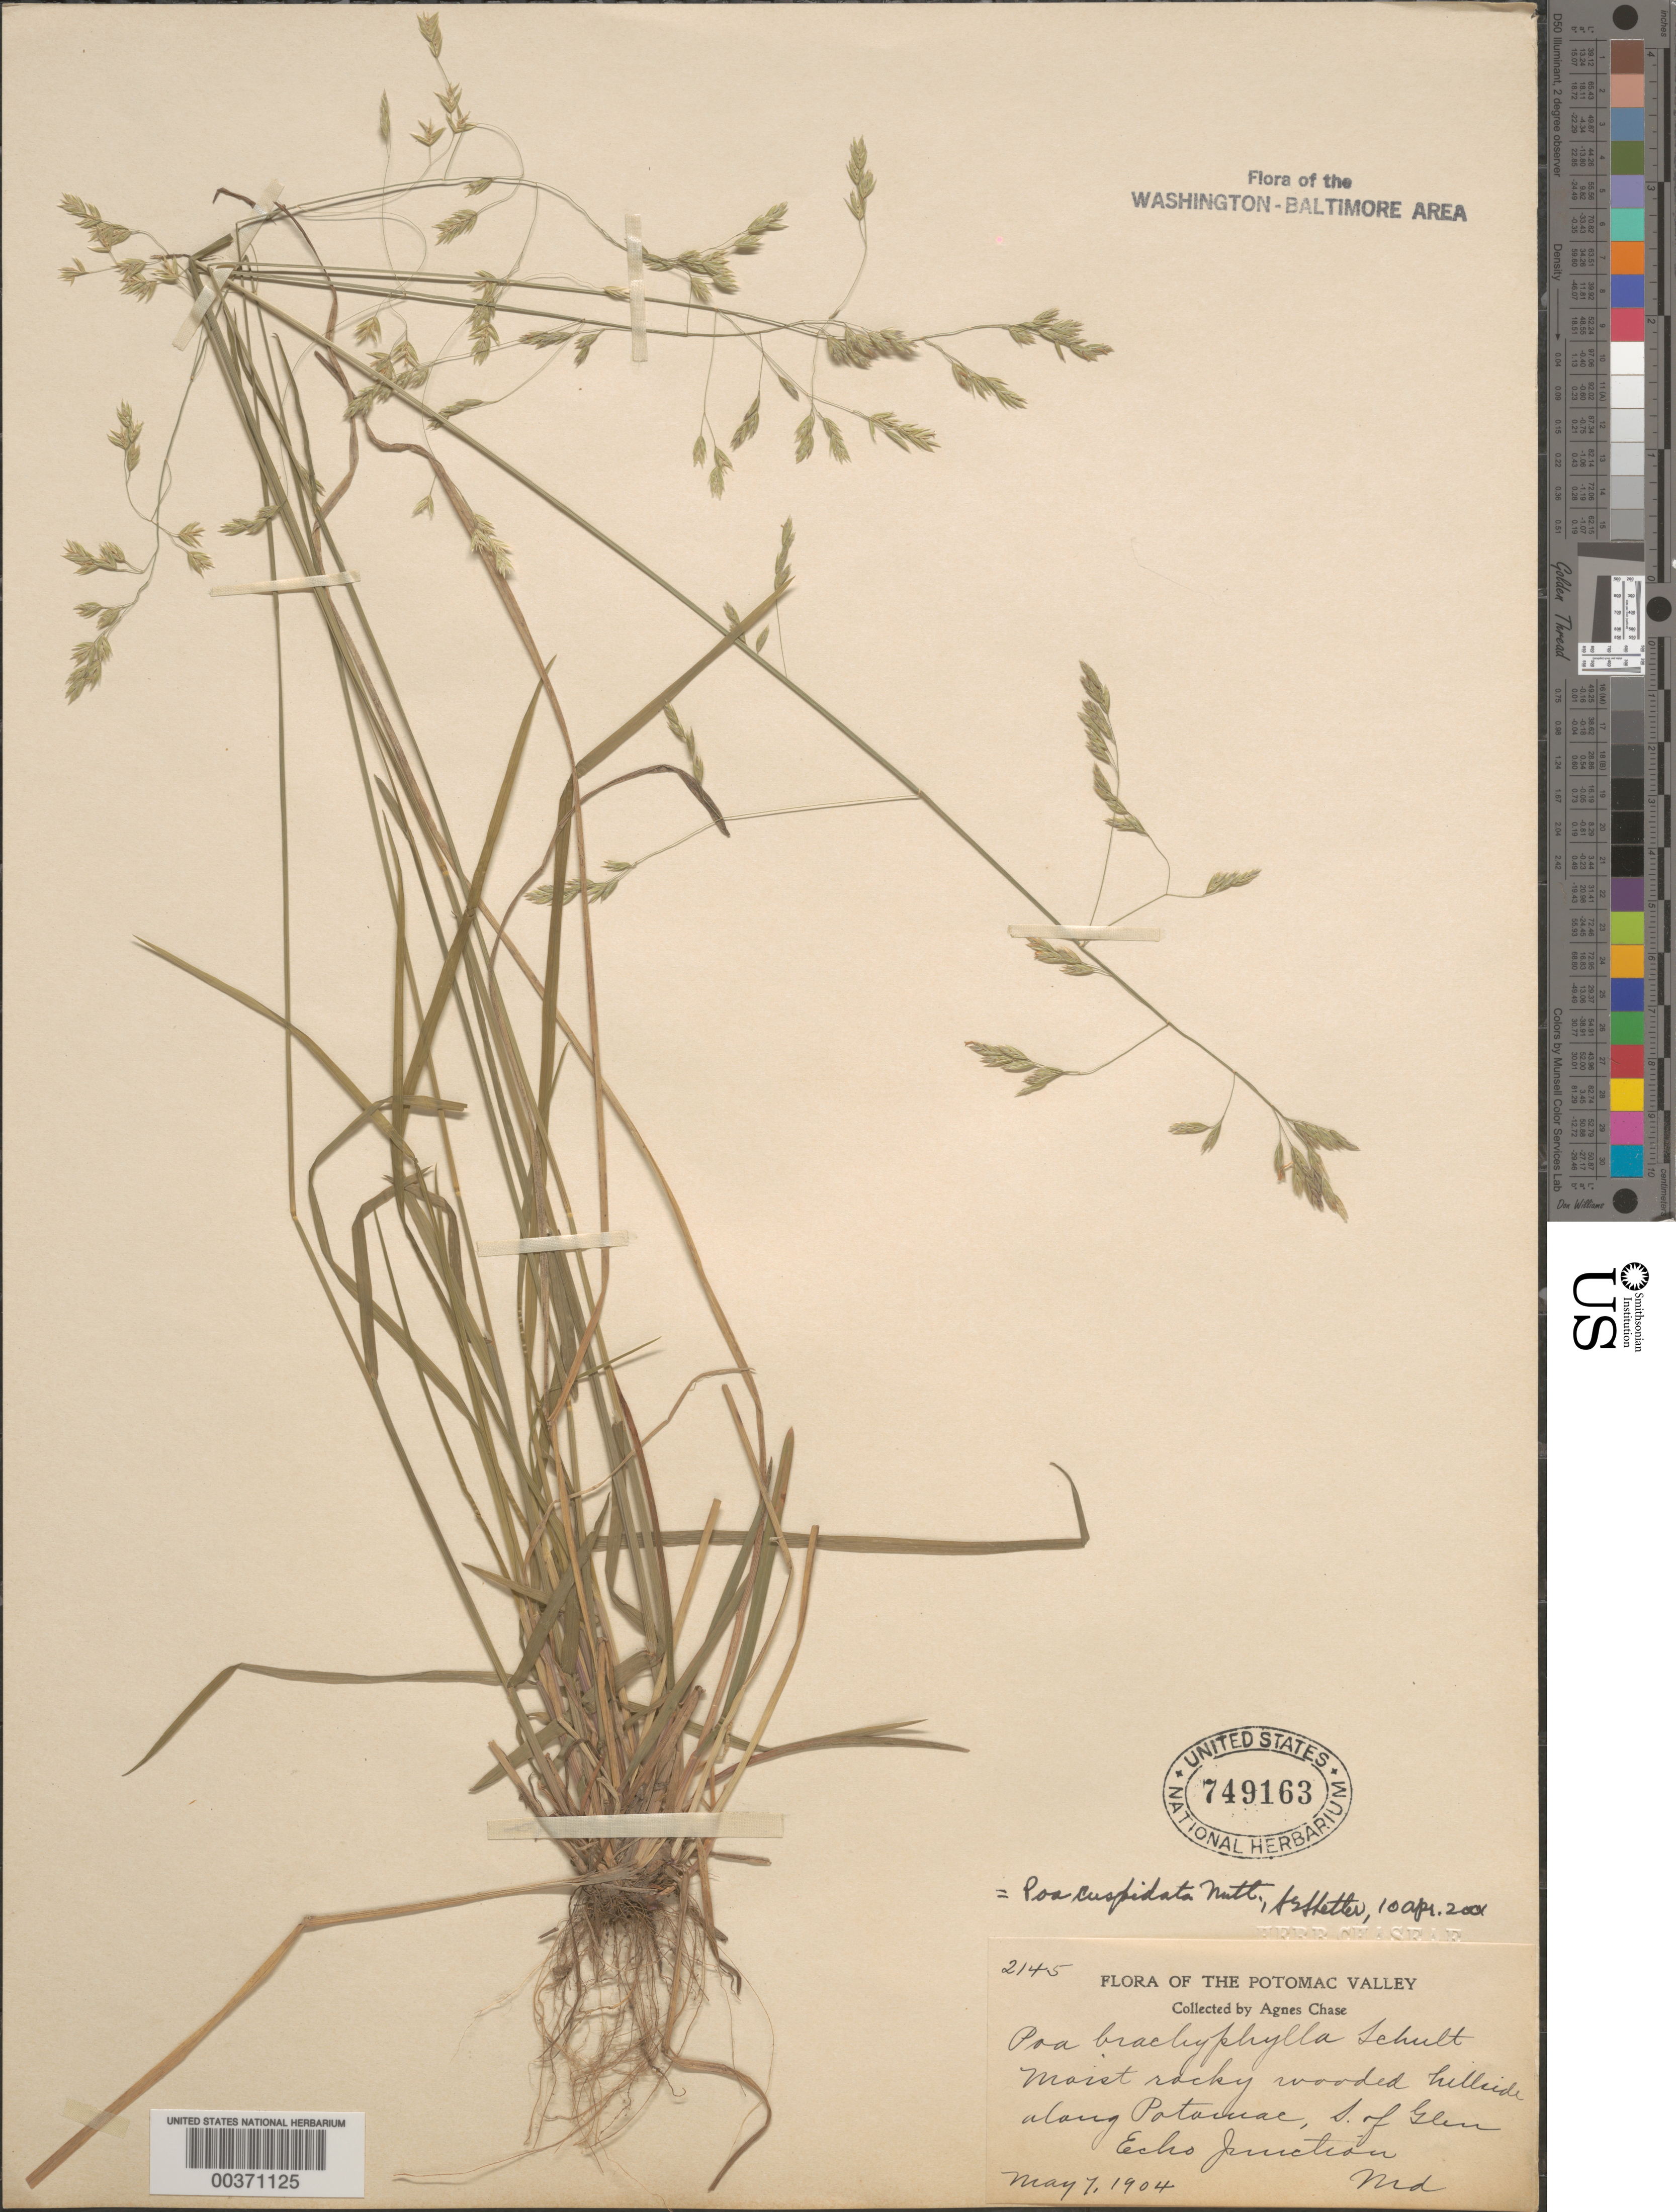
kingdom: Plantae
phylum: Tracheophyta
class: Liliopsida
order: Poales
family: Poaceae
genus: Poa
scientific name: Poa cuspidata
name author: Nutt.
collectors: A. Chase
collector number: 2145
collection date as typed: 07 May 1904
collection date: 1904-05-07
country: United States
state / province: Maryland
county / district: Montgomery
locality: Potomac, S of Glen Echo Junction C. & O. Canal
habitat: Moist rocky wooded hillside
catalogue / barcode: US 749163